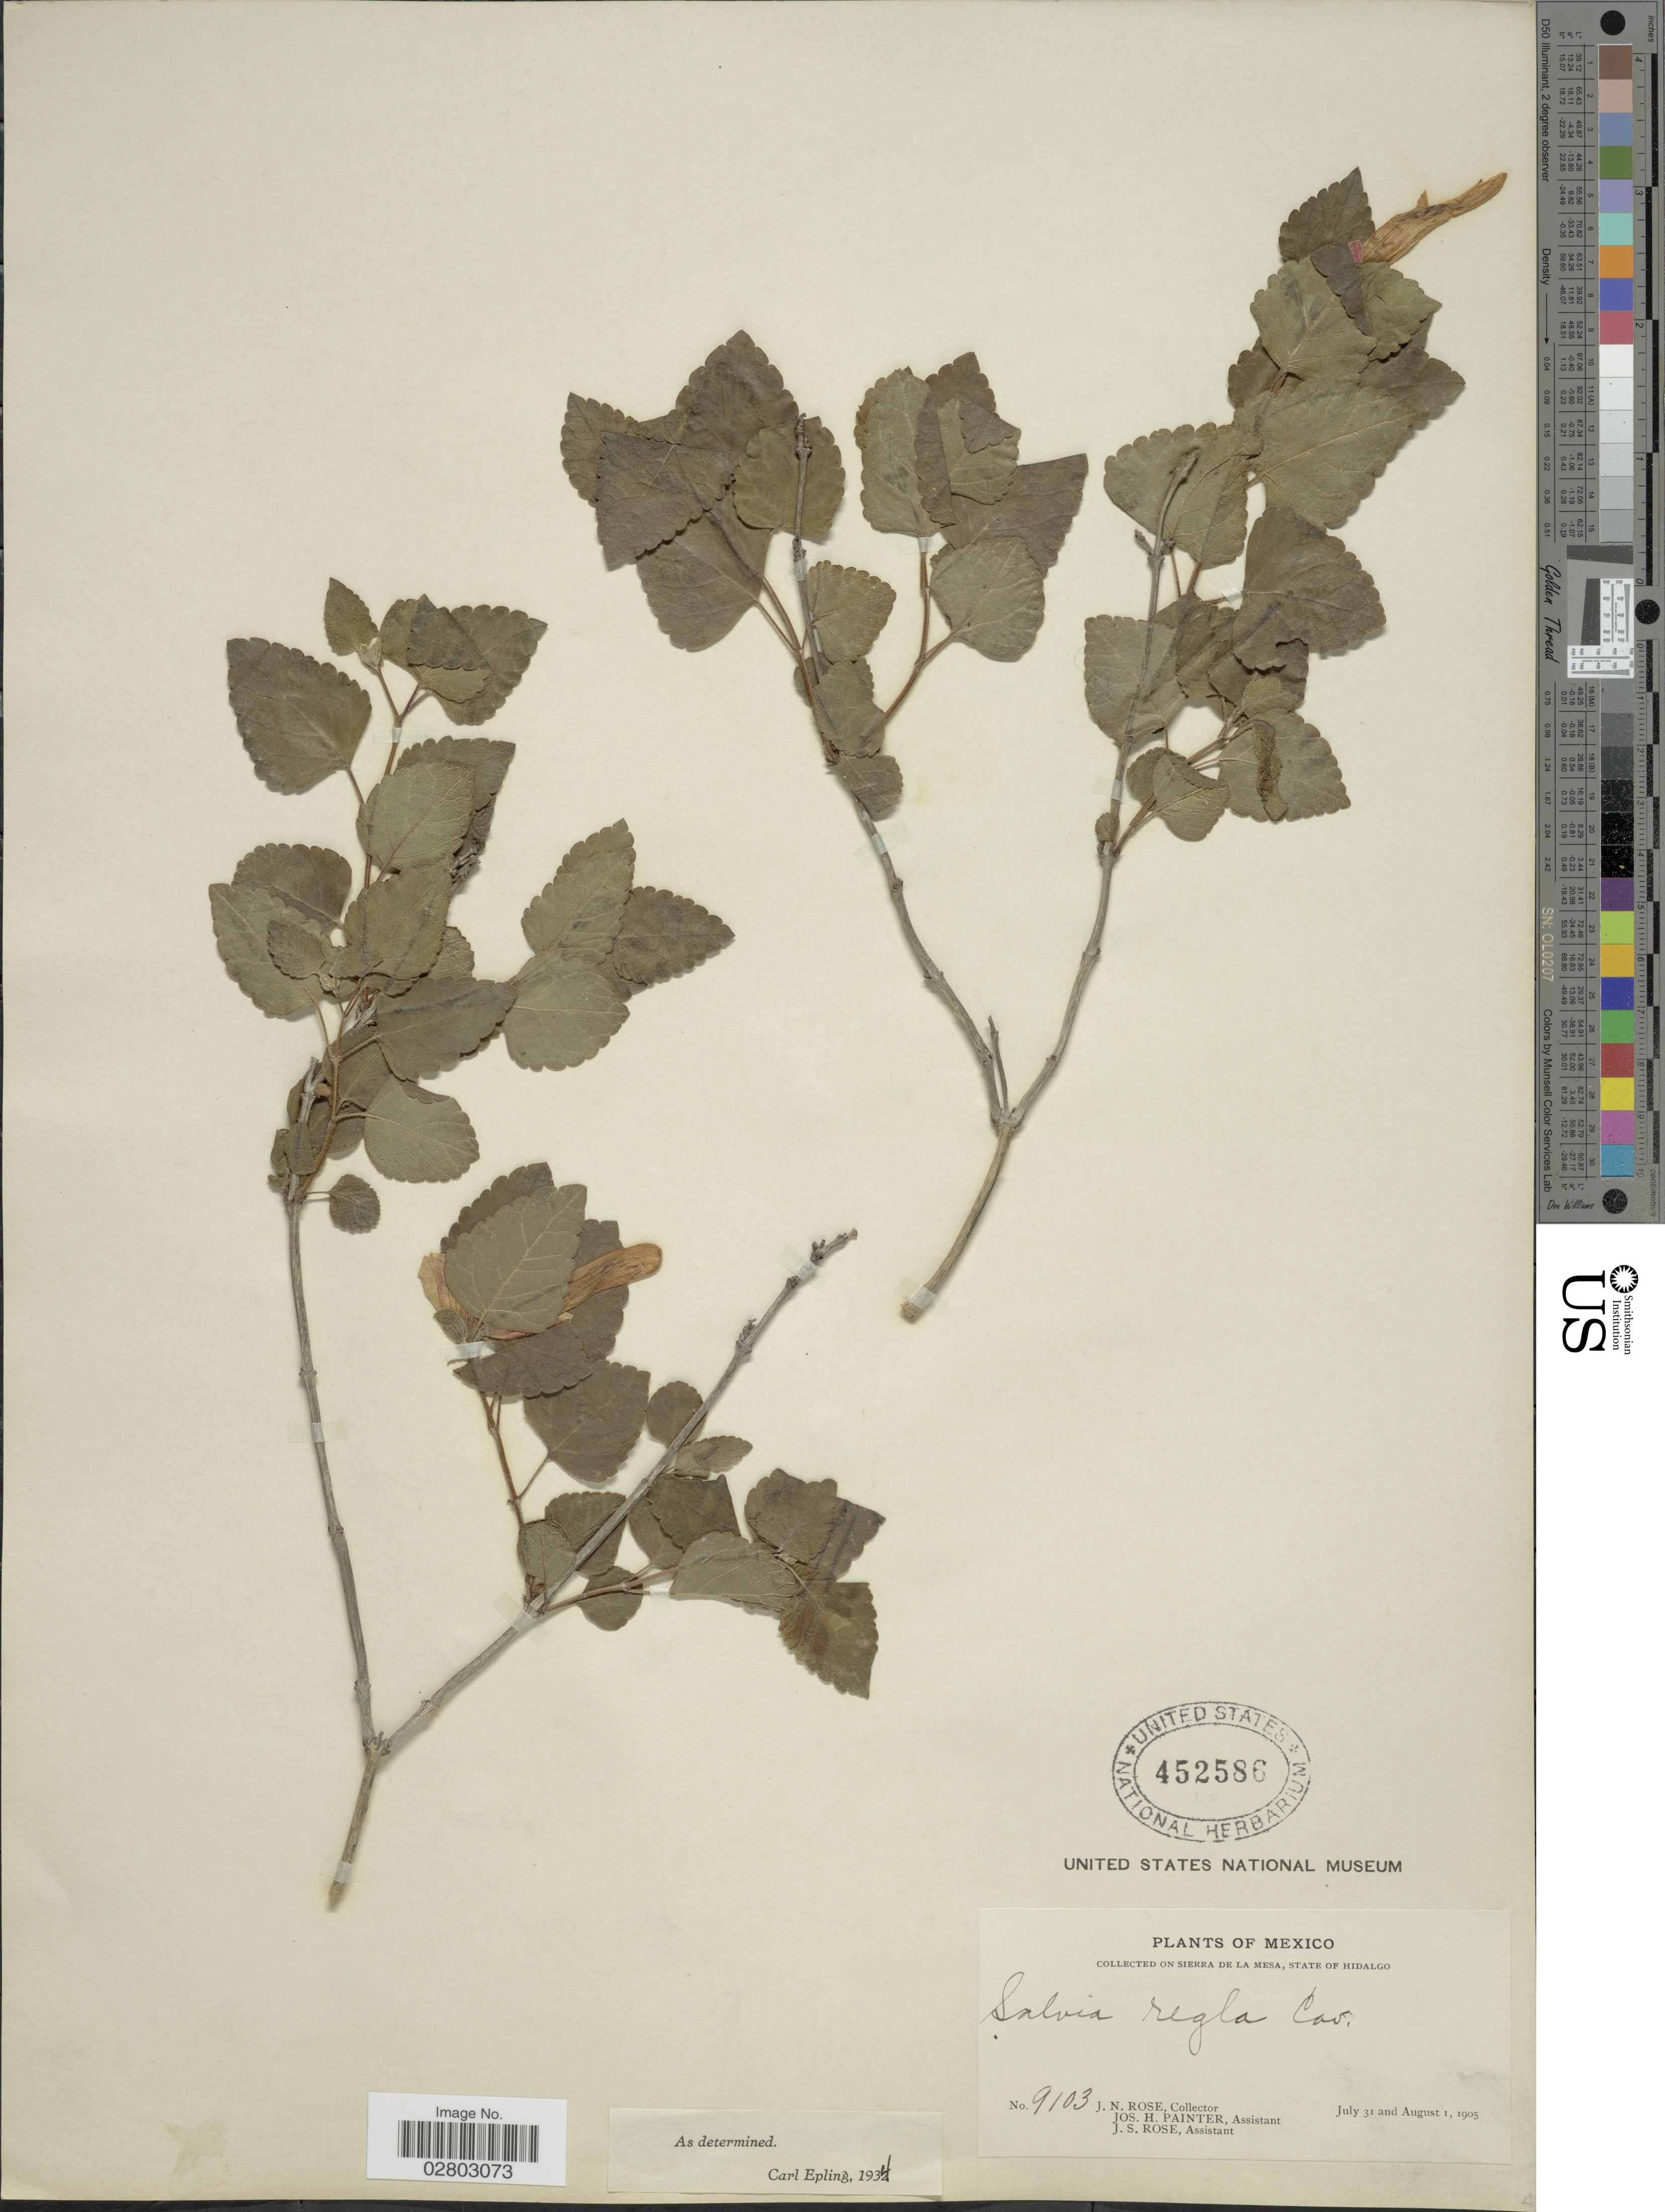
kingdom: Plantae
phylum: Tracheophyta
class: Magnoliopsida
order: Lamiales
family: Lamiaceae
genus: Salvia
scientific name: Salvia regla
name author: Cav.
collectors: J. N. Rose, J. H. Painter & J. S. Rose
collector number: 9103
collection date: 1905-07-31/1905-08-01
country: Mexico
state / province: Hidalgo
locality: On Sierra de la Mesa, State of Hidalgo.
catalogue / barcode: US 452586